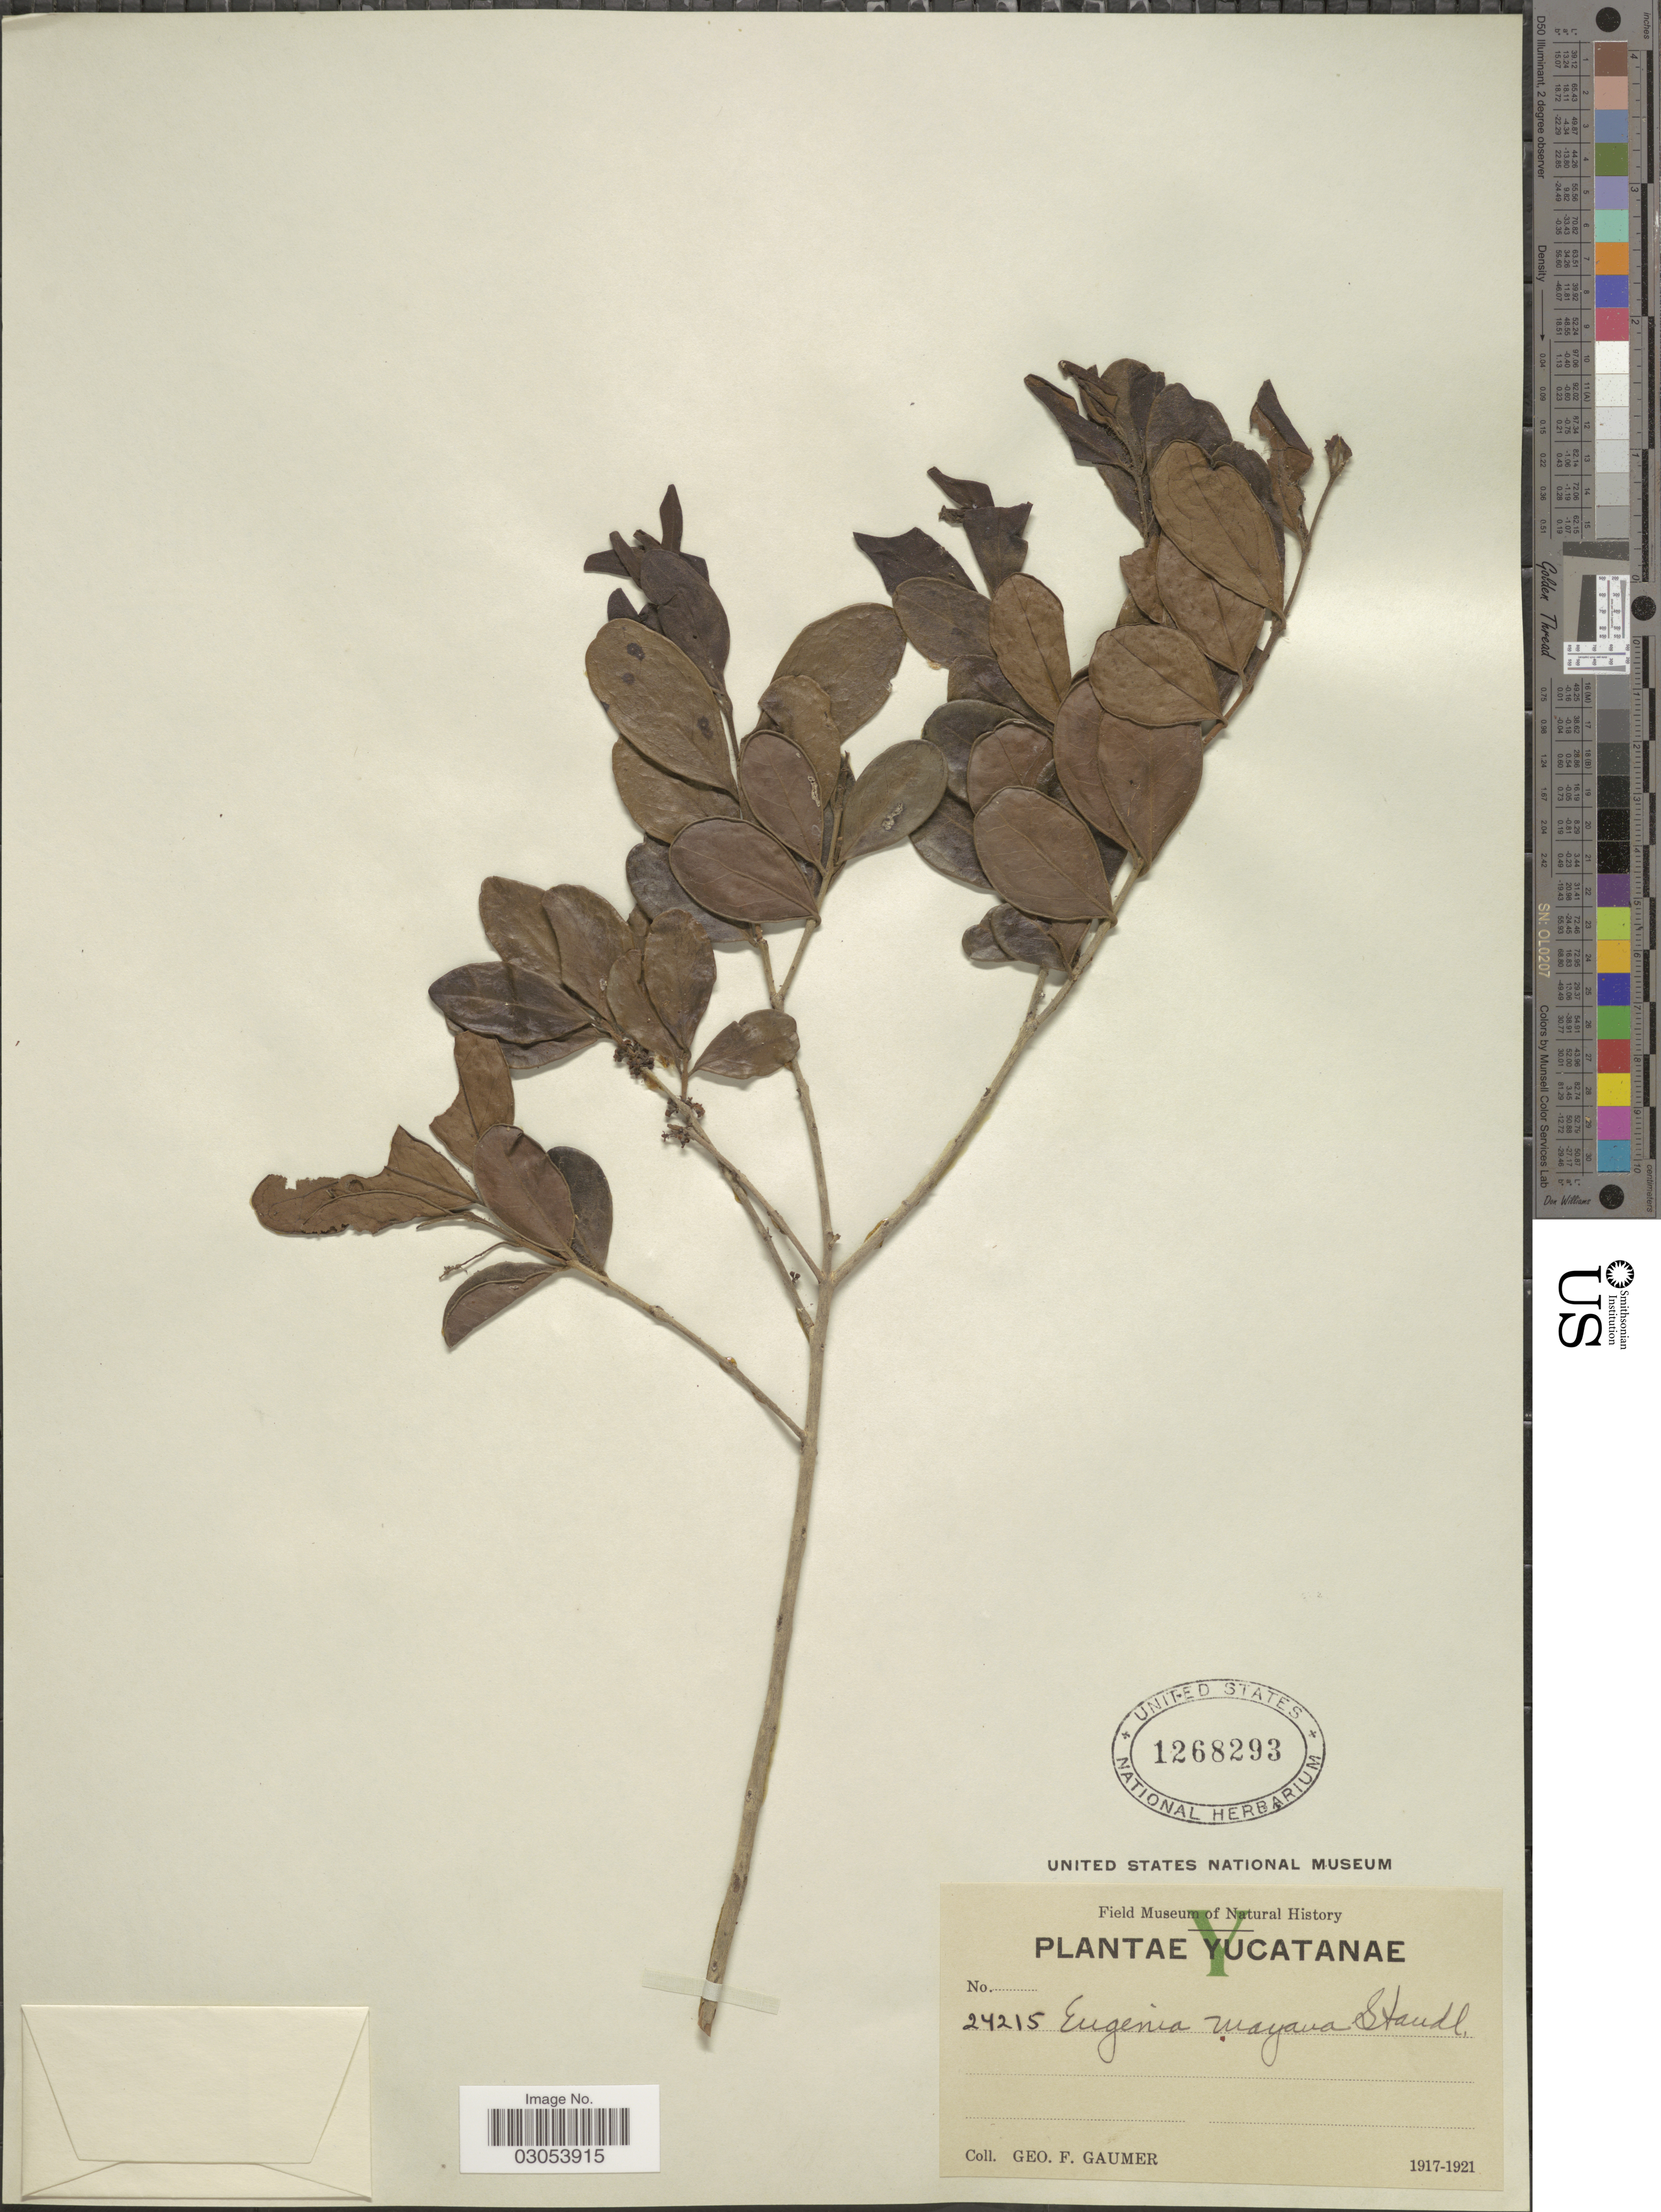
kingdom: Plantae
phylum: Tracheophyta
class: Magnoliopsida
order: Myrtales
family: Myrtaceae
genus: Eugenia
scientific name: Eugenia mayana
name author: Standl.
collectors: G. F. Gaumer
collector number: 24215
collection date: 1917/1921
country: Mexico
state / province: Yucatán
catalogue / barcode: US 1268293